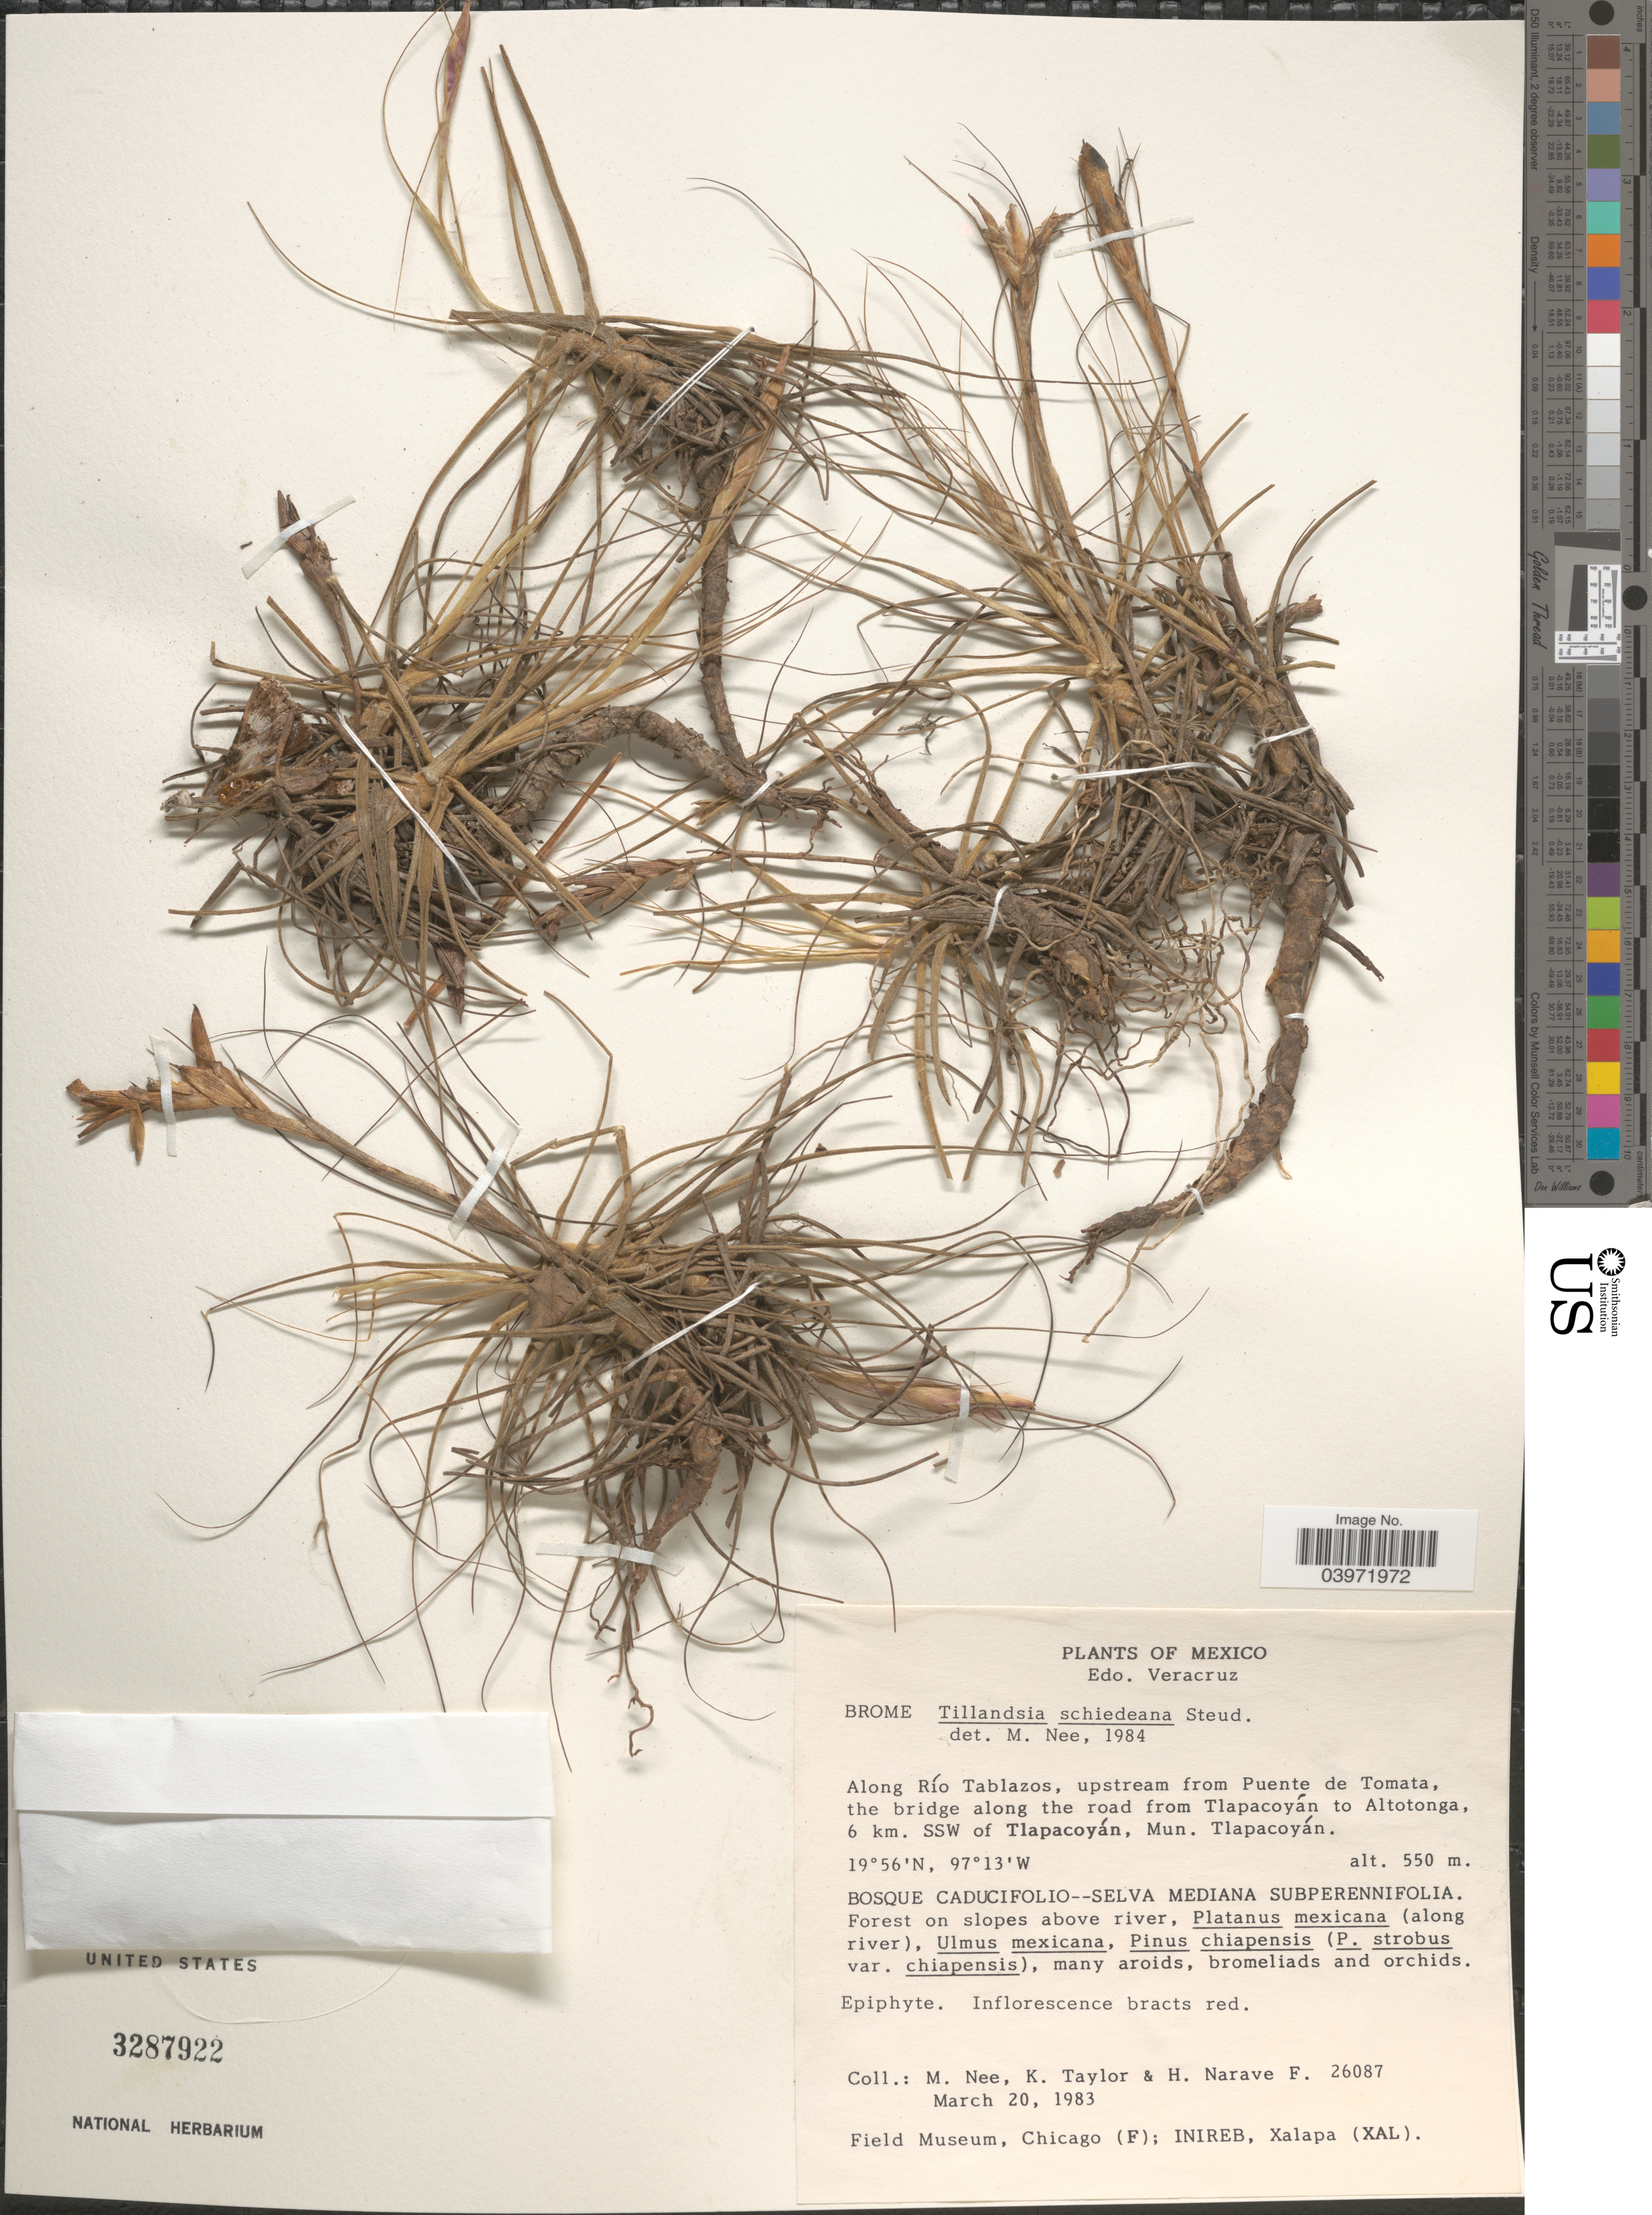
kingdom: Plantae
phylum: Tracheophyta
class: Liliopsida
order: Poales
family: Bromeliaceae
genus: Tillandsia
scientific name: Tillandsia schiedeana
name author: Steud.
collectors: M. Nee, K. Taylor & H. Narave F.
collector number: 26087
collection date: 1983-03-20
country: Mexico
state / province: Veracruz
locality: Edo. Veracruz. Along Río Tablazos, upstream from Puente de Tomata, the bridge along the road from Tlapacoyán to Altotonga, 6 km. SSW of Tlapacoyán, Mun. Tlapacoyán.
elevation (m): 550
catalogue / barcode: US 3287922